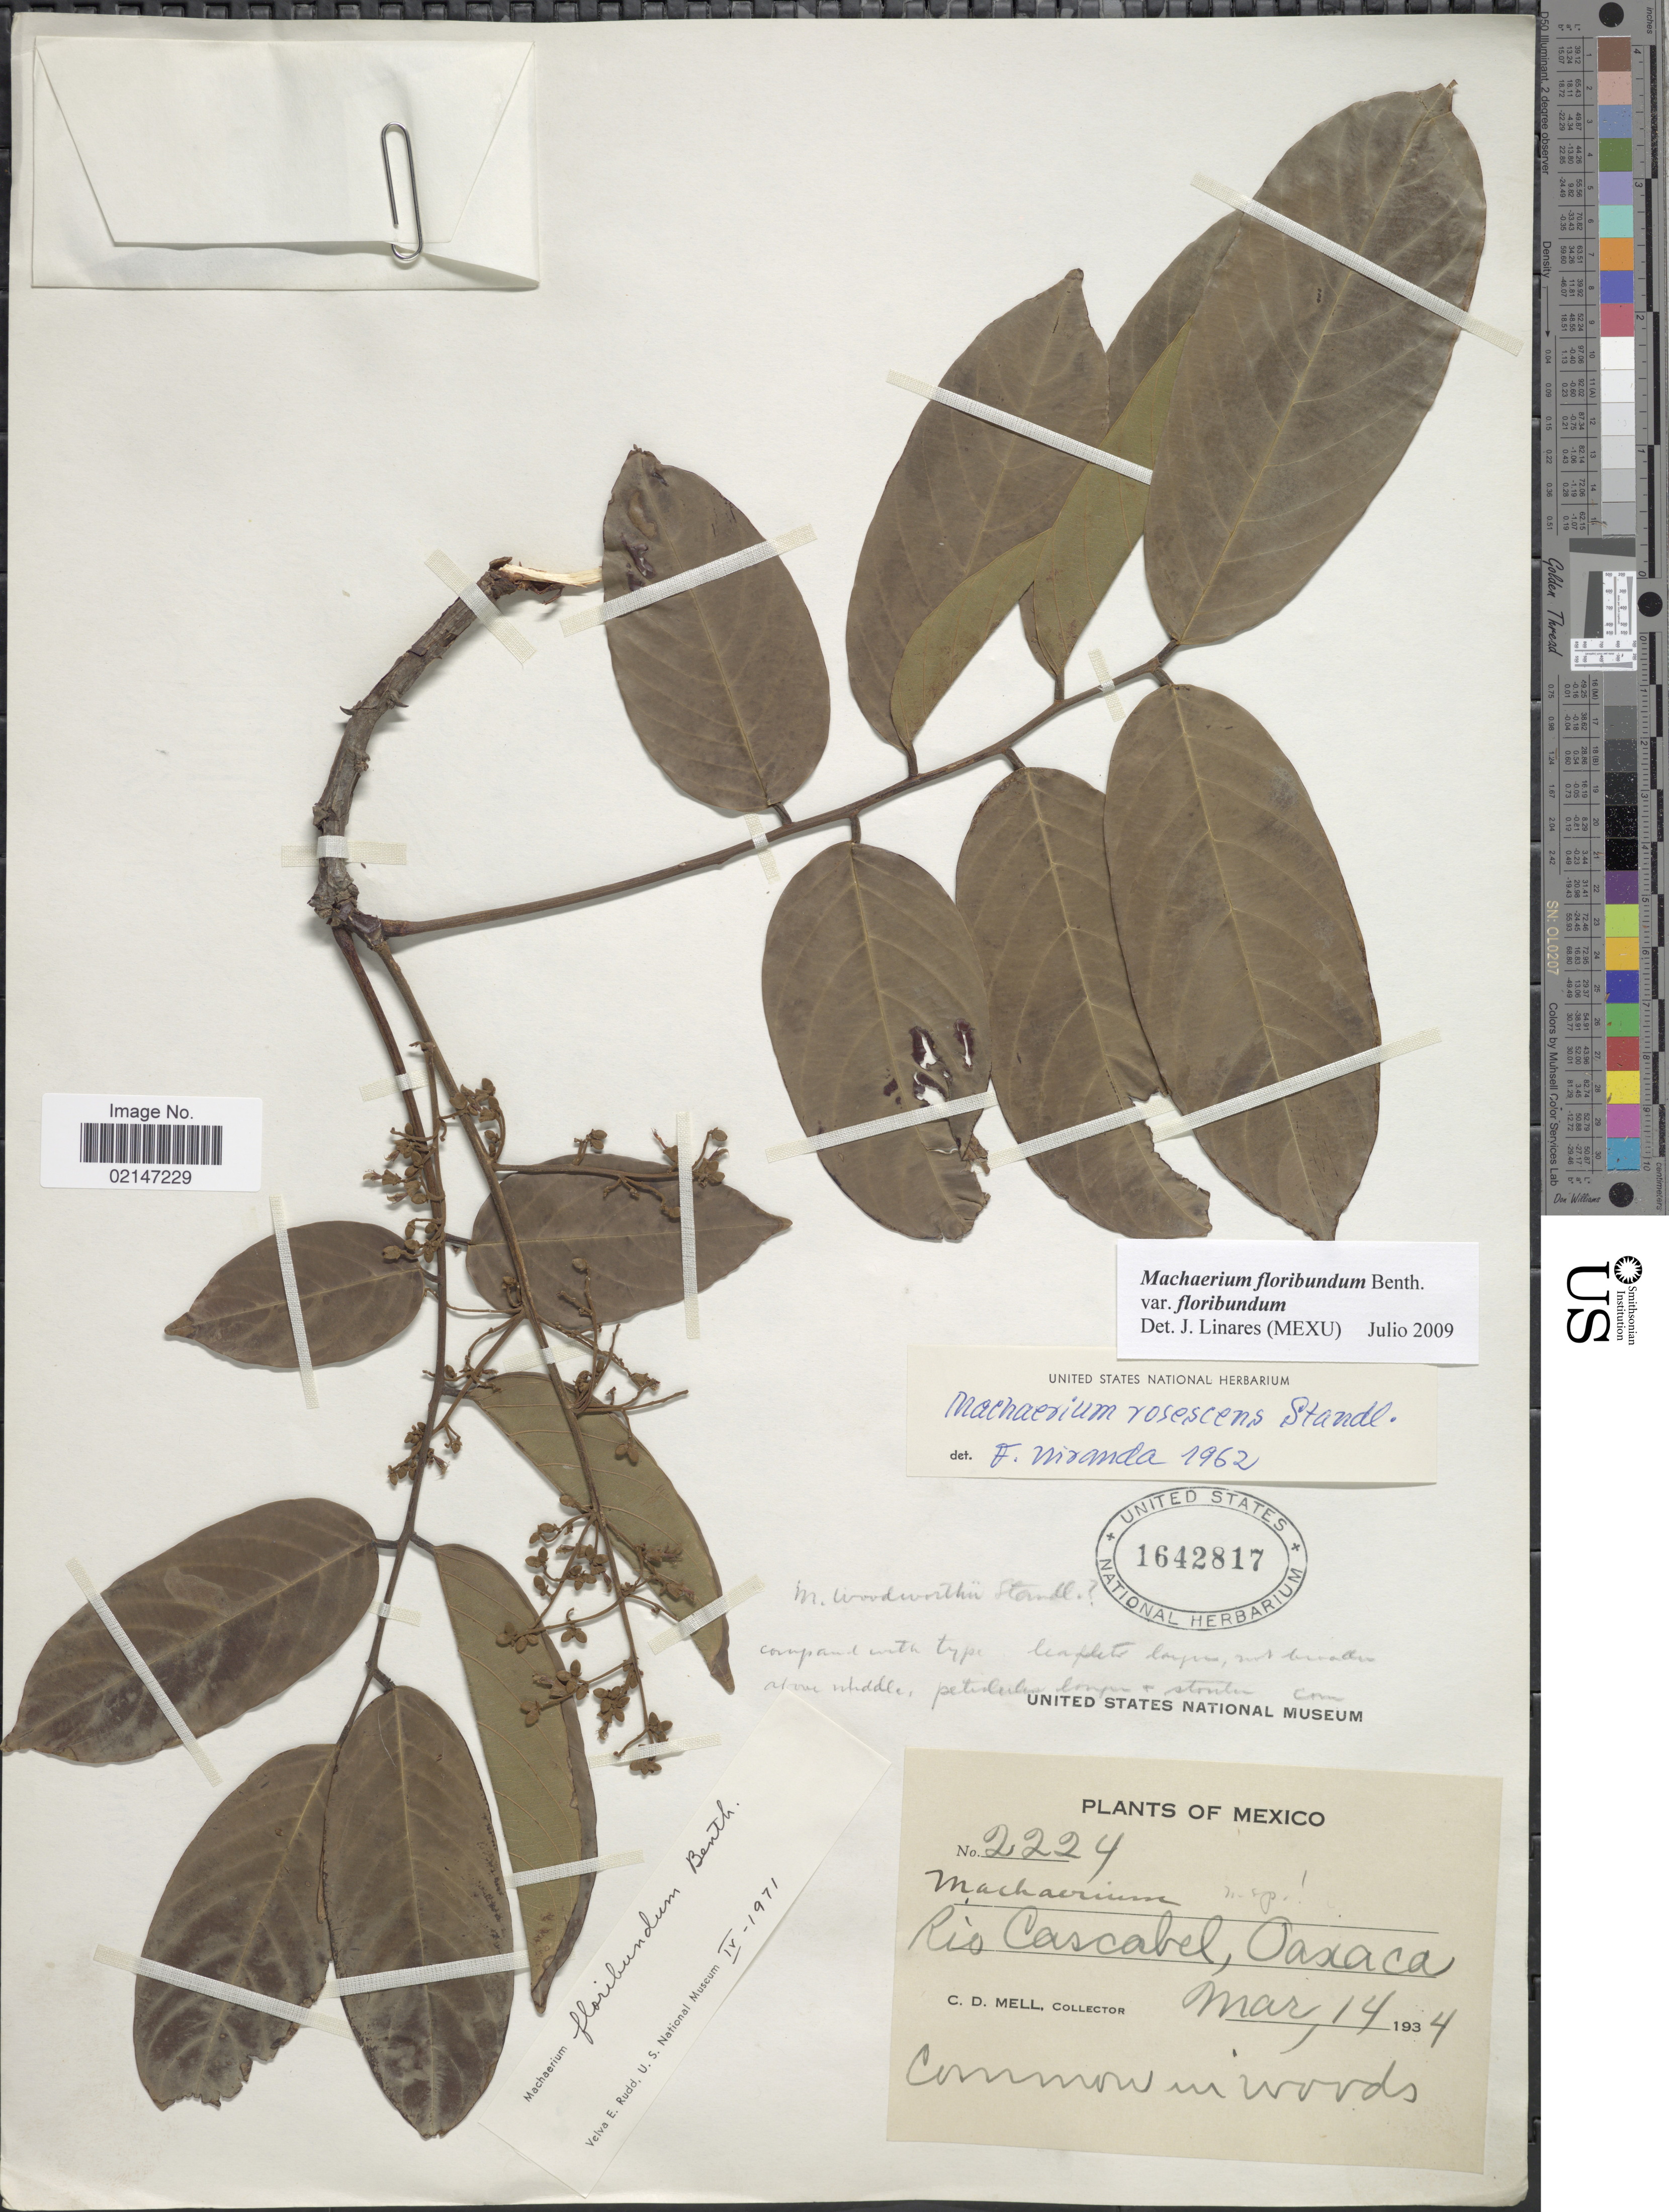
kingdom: Plantae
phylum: Tracheophyta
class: Magnoliopsida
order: Fabales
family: Fabaceae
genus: Machaerium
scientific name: Machaerium floribundum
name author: Benth.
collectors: C. D. Mell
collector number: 2224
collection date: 1934-03-14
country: Mexico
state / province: Oaxaca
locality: Rio Cascabel, Common in woods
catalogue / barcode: US 1642817